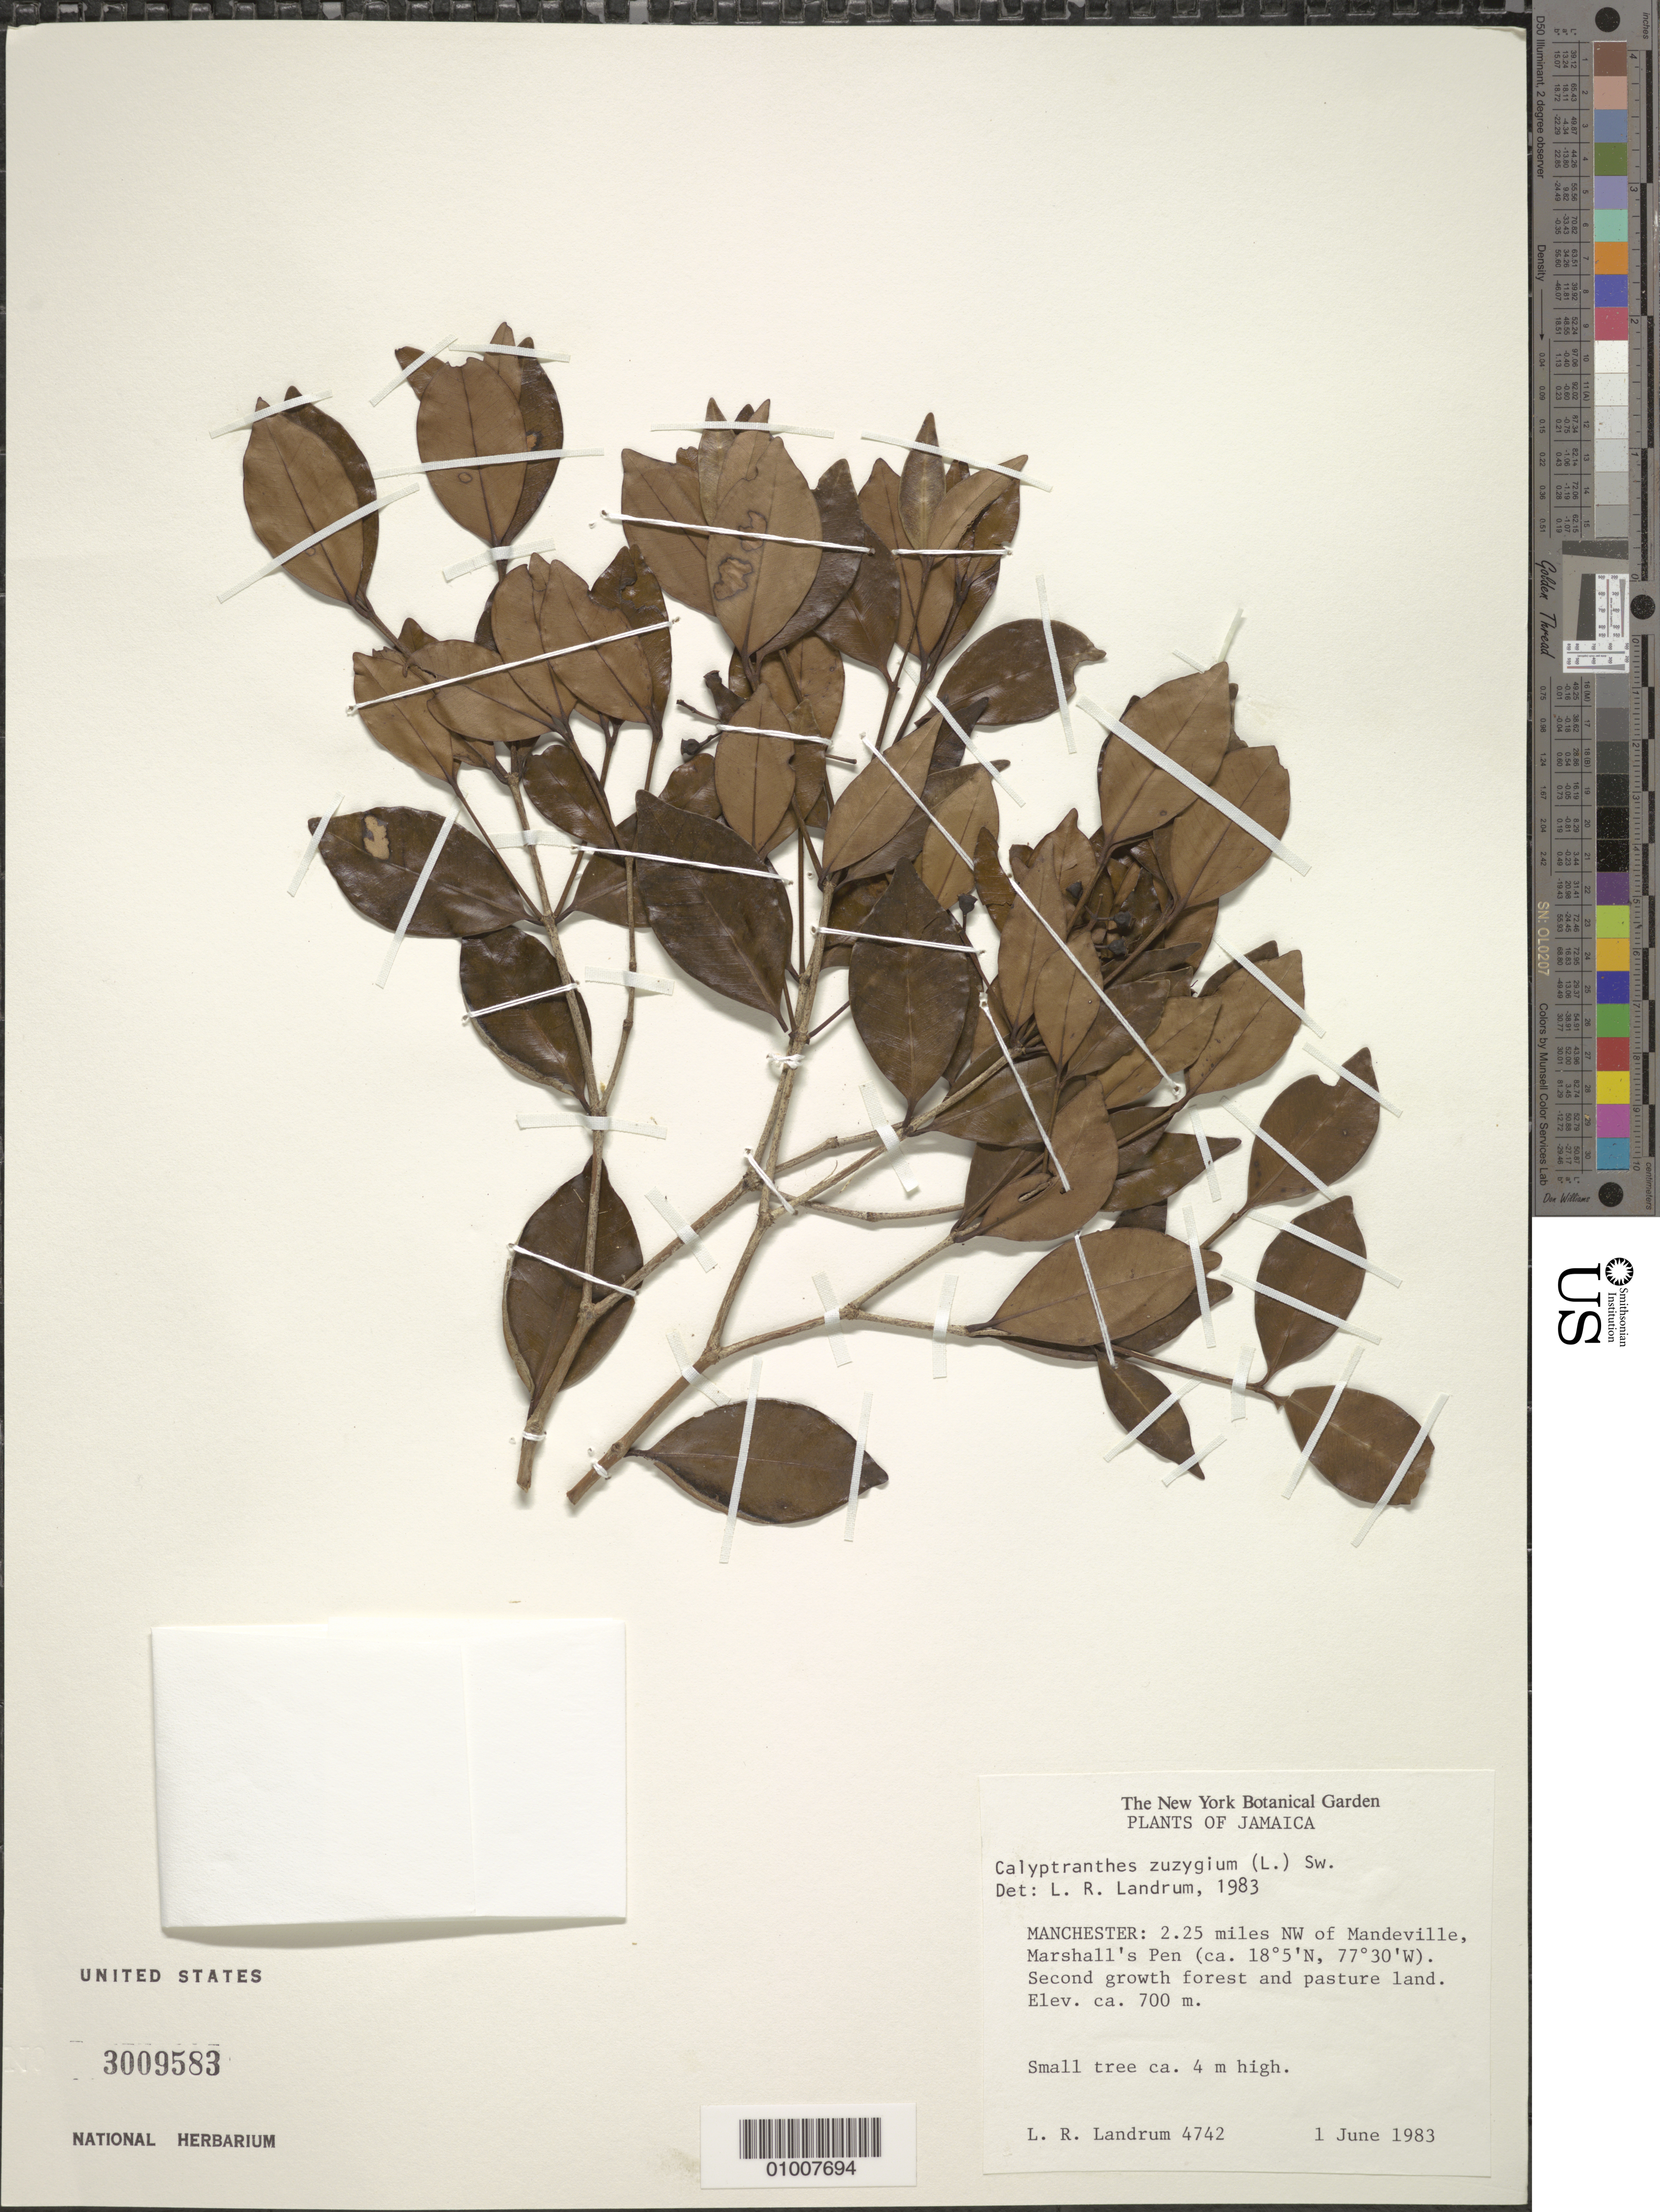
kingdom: Plantae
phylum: Tracheophyta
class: Magnoliopsida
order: Myrtales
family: Myrtaceae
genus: Myrcia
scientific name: Myrcia zuzygium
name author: (L.) A.R. Lourenço & E. Lucas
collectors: L. R. Landrum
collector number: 4742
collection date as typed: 01 Jun 1983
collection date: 1983-06-01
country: Jamaica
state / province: Manchester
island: Jamaica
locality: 2.25 miles northwest of Mandeville, Marshall's Pen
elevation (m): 700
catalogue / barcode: US 3009583